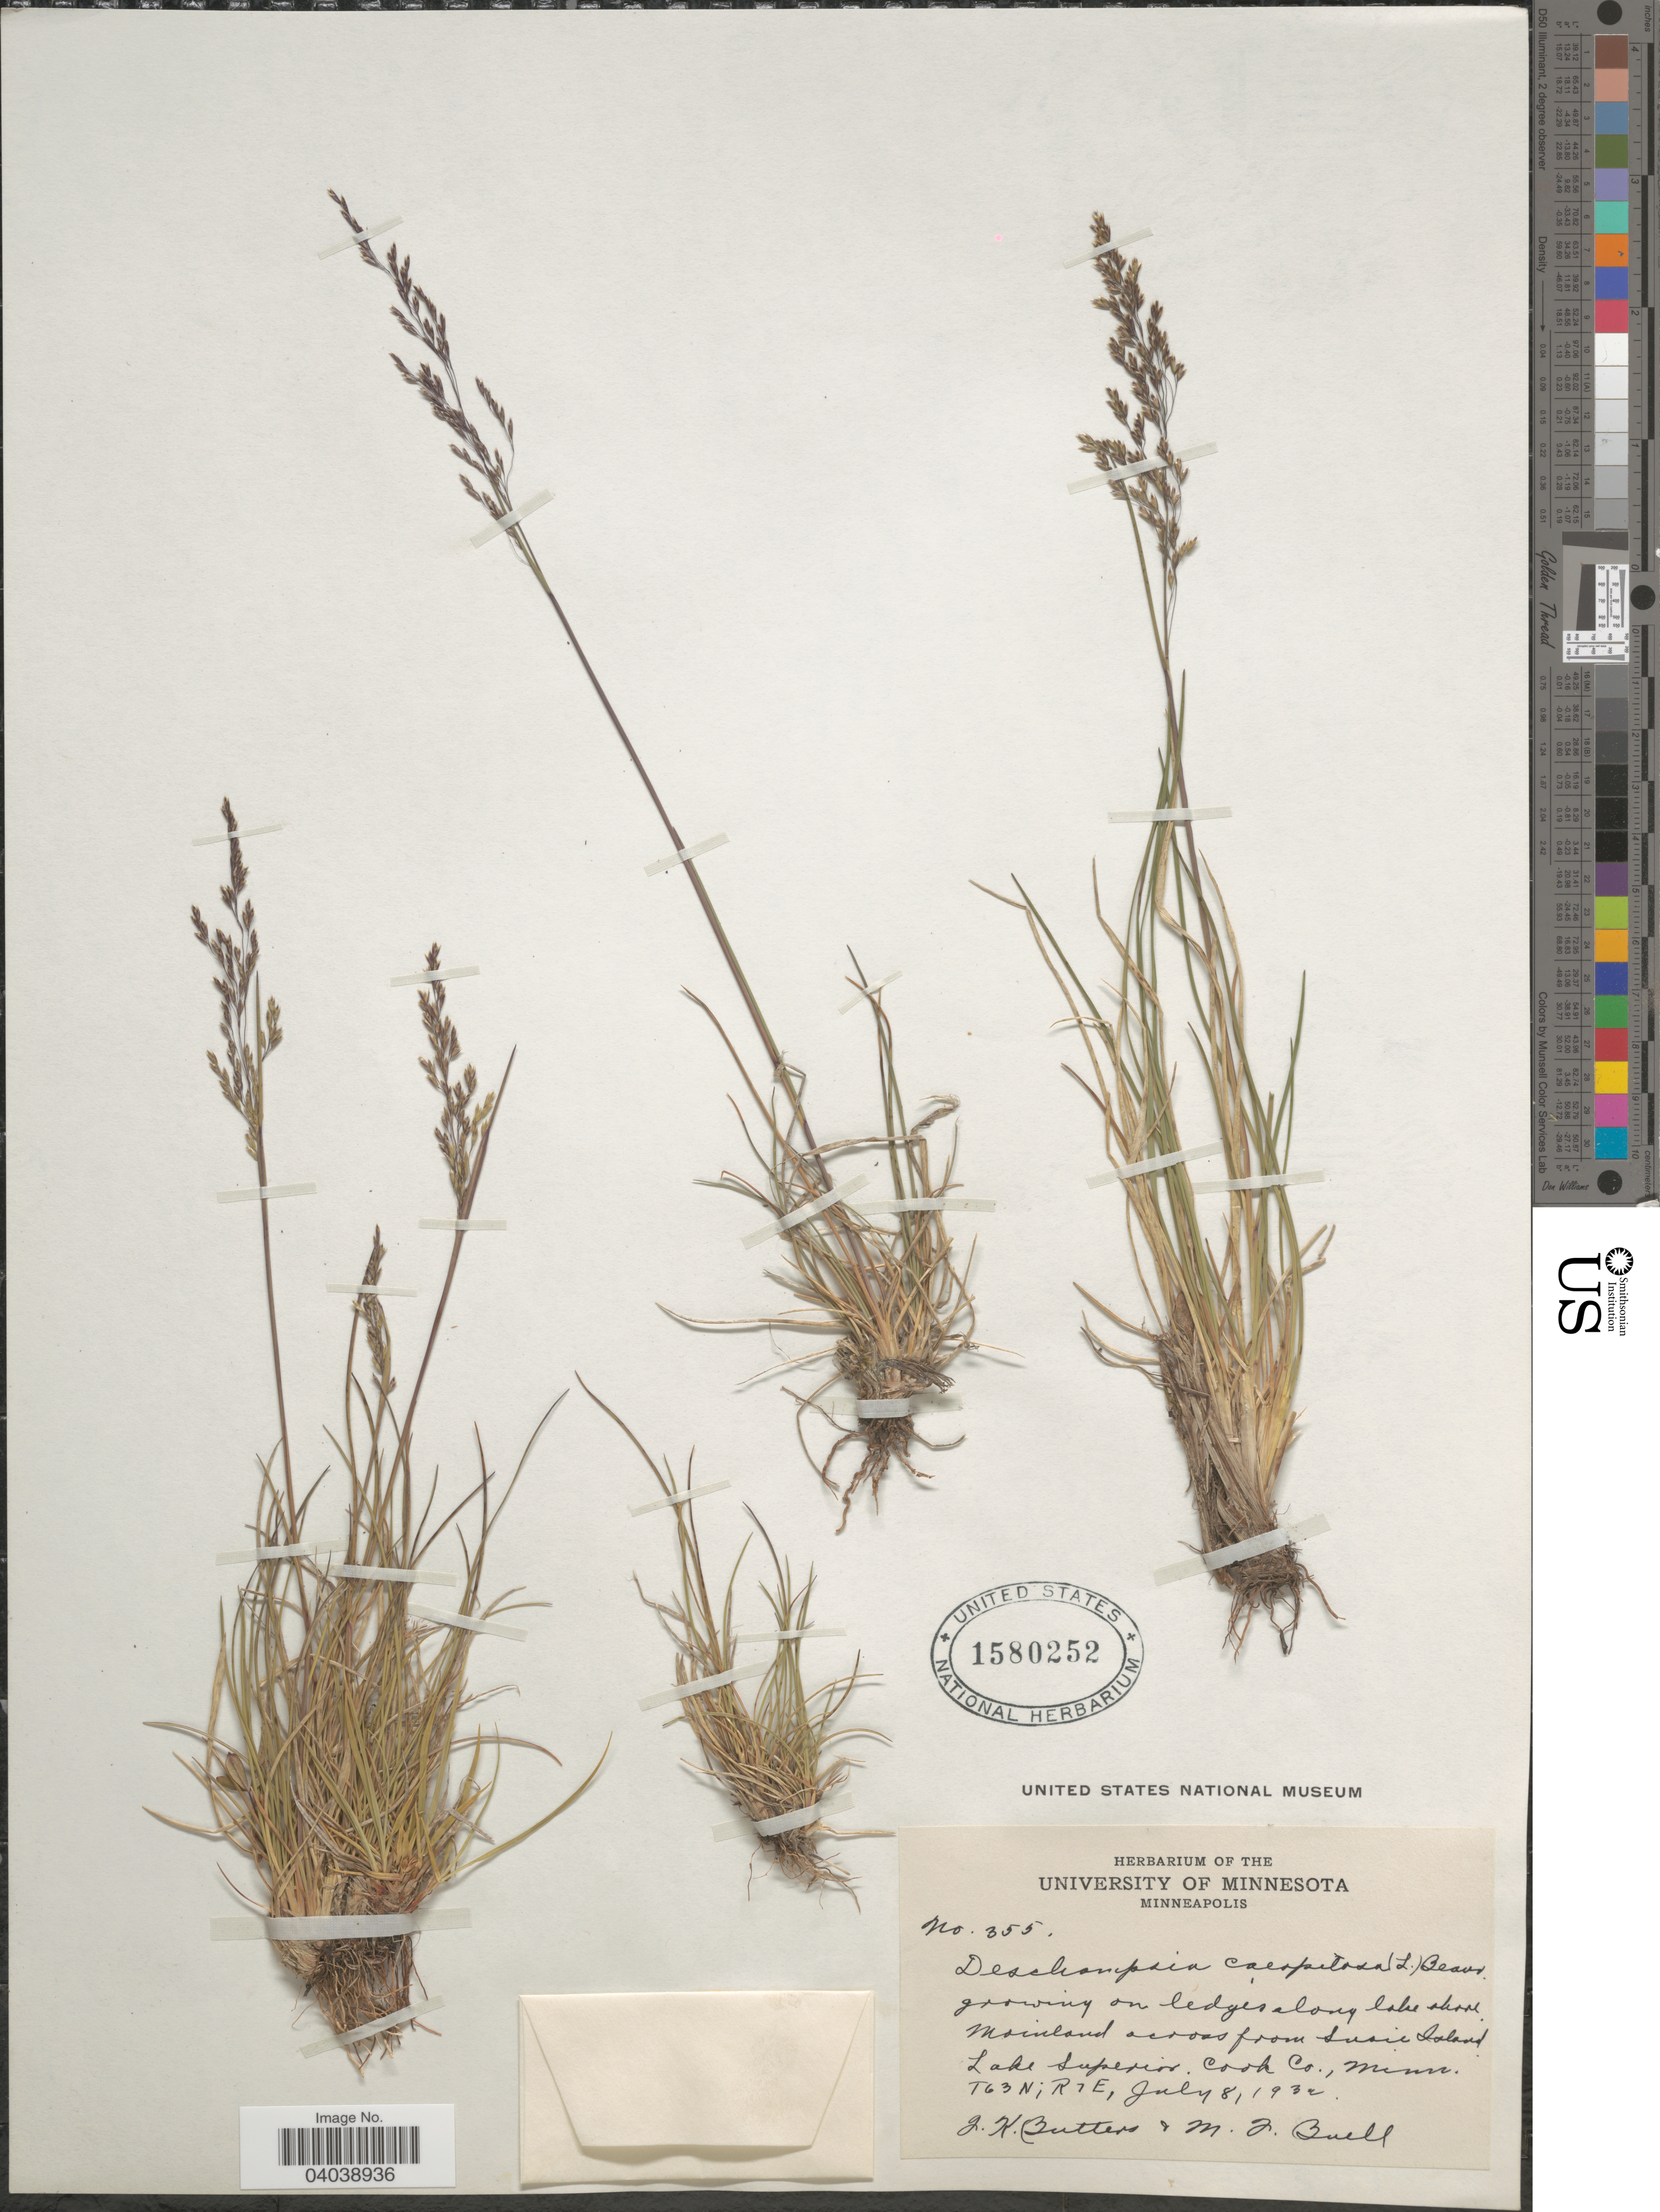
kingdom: Plantae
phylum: Tracheophyta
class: Liliopsida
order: Poales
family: Poaceae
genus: Deschampsia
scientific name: Deschampsia cespitosa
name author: (L.) P. Beauv.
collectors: J. Butters & M. Buell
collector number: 355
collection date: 1932-07-08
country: United States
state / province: Minnesota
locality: On ledges along lake shore Mainland across from Susie Island Lake Superior, Cook Co. T63N; R1E.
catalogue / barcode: US 1580252